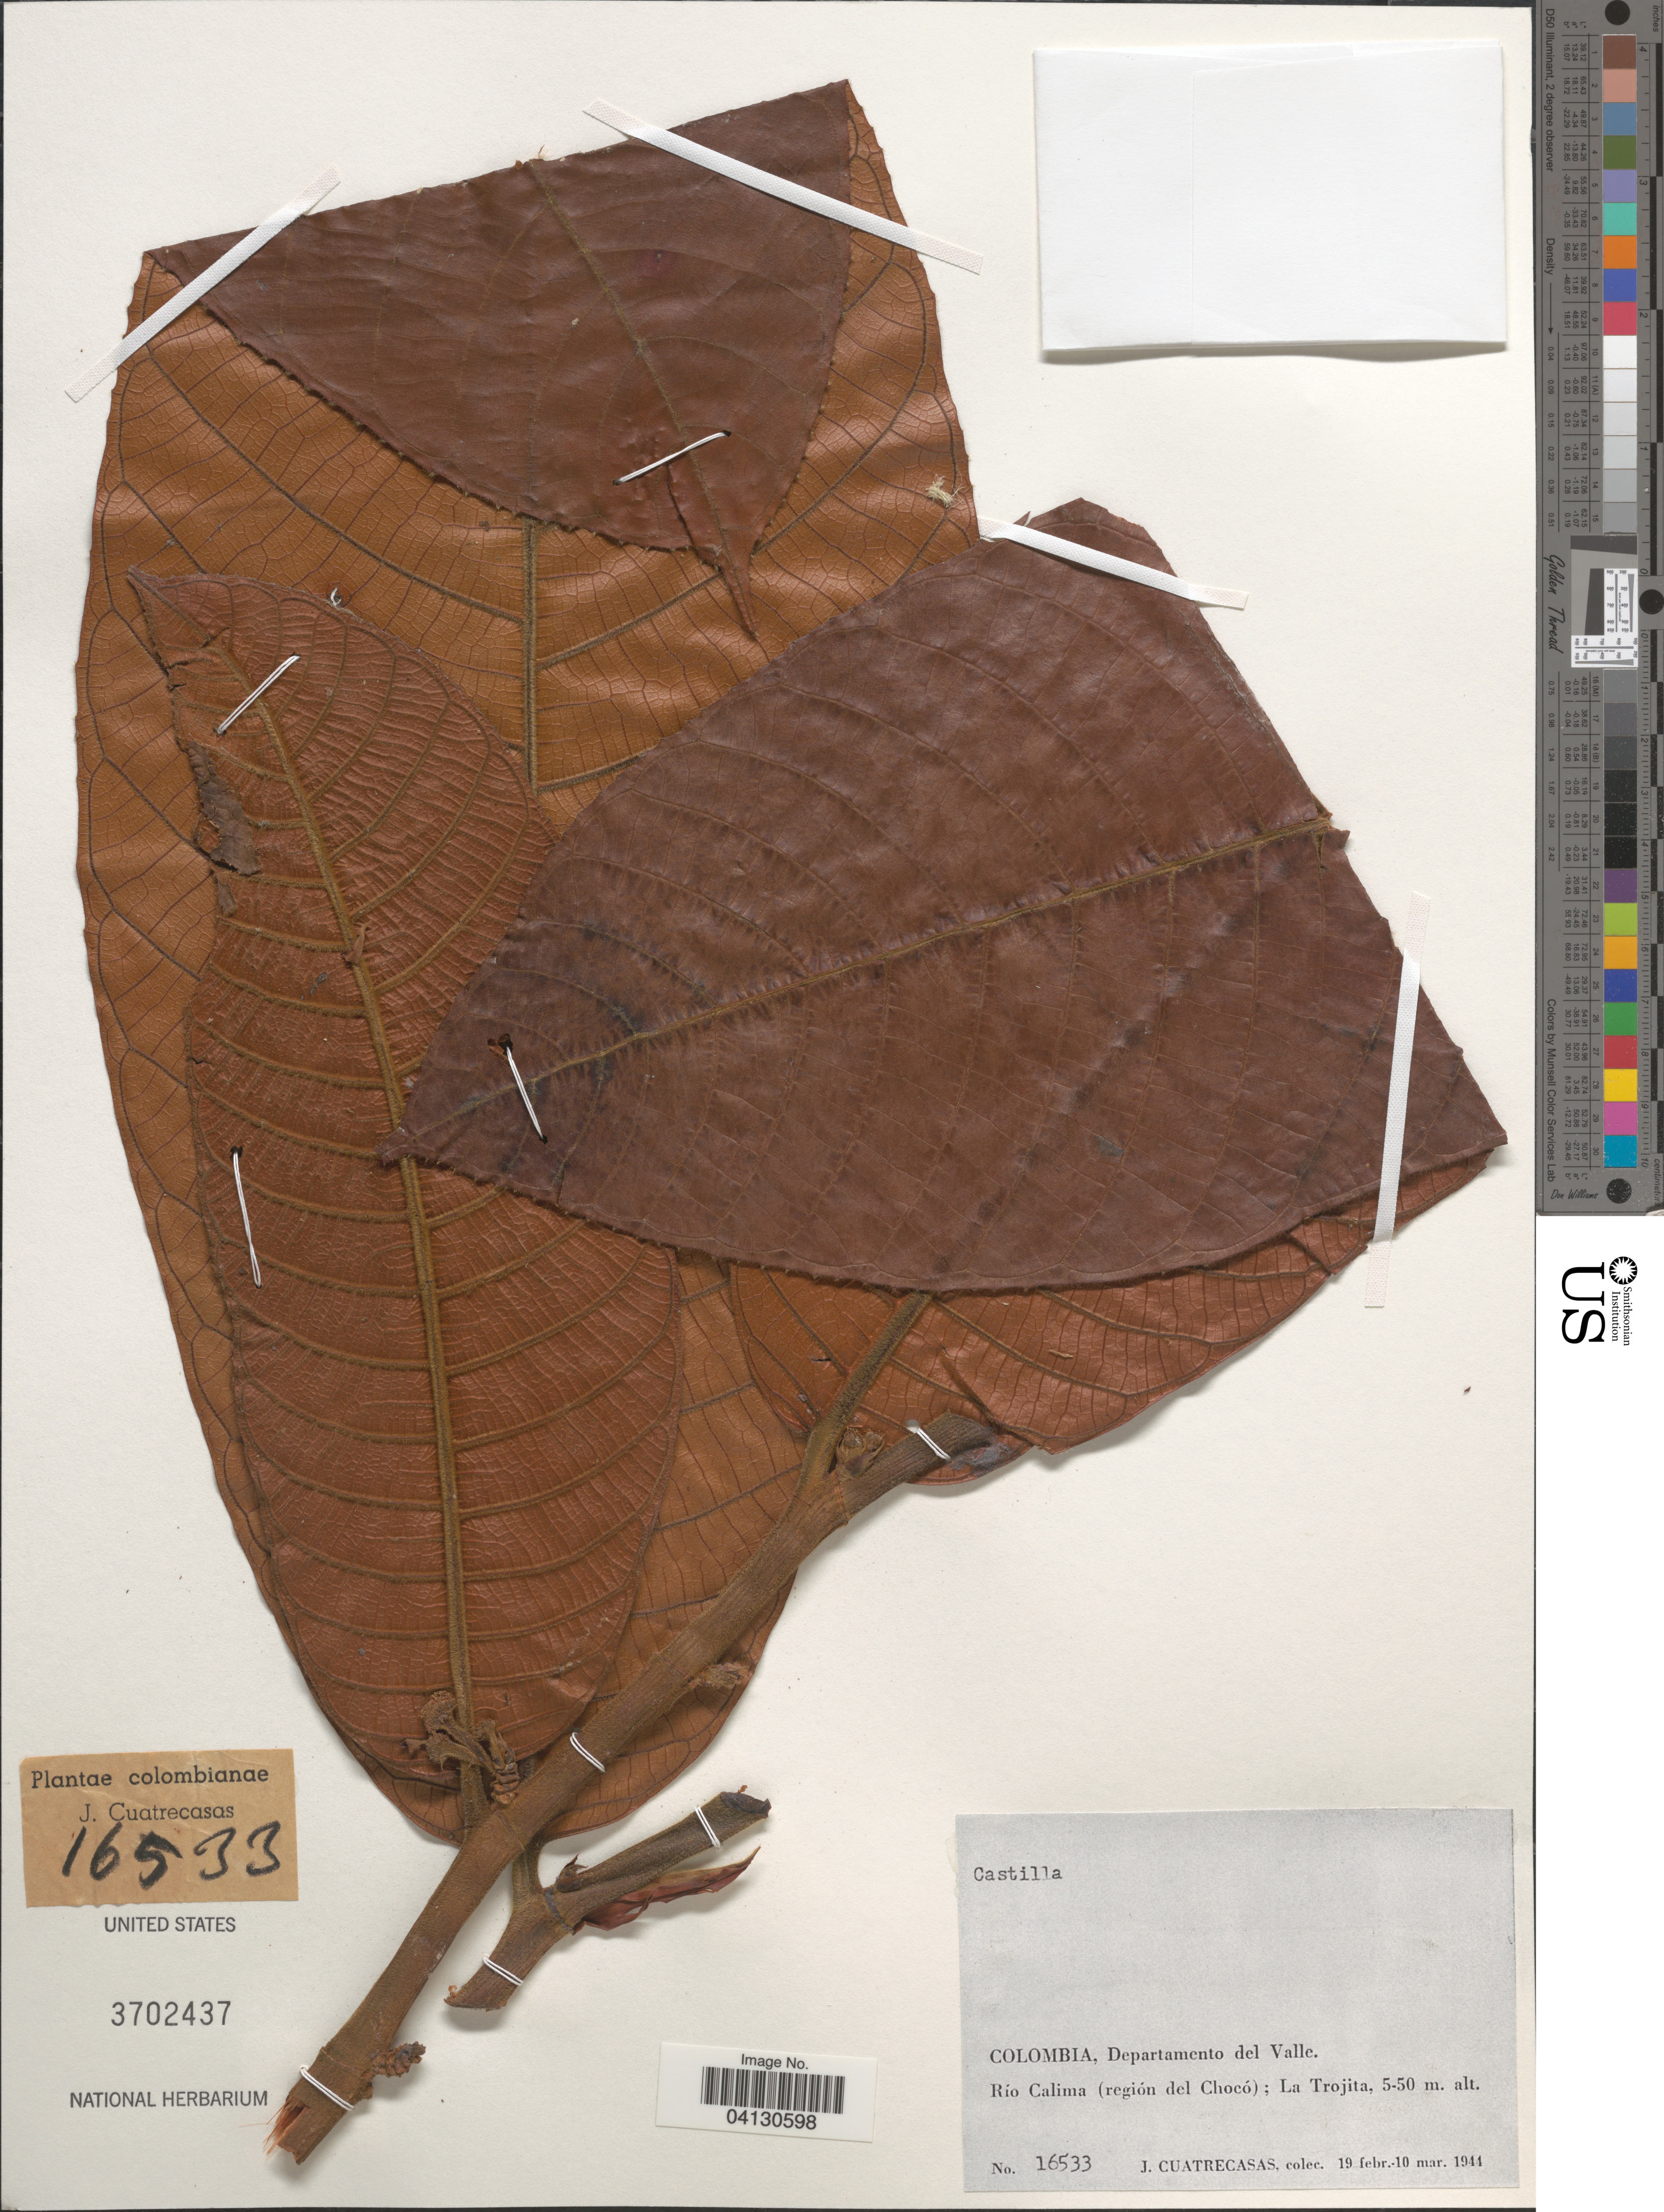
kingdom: Plantae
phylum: Tracheophyta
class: Magnoliopsida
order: Rosales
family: Moraceae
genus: Castilla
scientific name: Castilla sp.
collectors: J. Cuatrecasas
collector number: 16533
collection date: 1944-02-19/1944-03-10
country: Colombia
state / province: Valle del Cauca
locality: Departamento del Valle. Río Calima (región del Chocó); La Trojita.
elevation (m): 5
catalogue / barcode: US 3702437